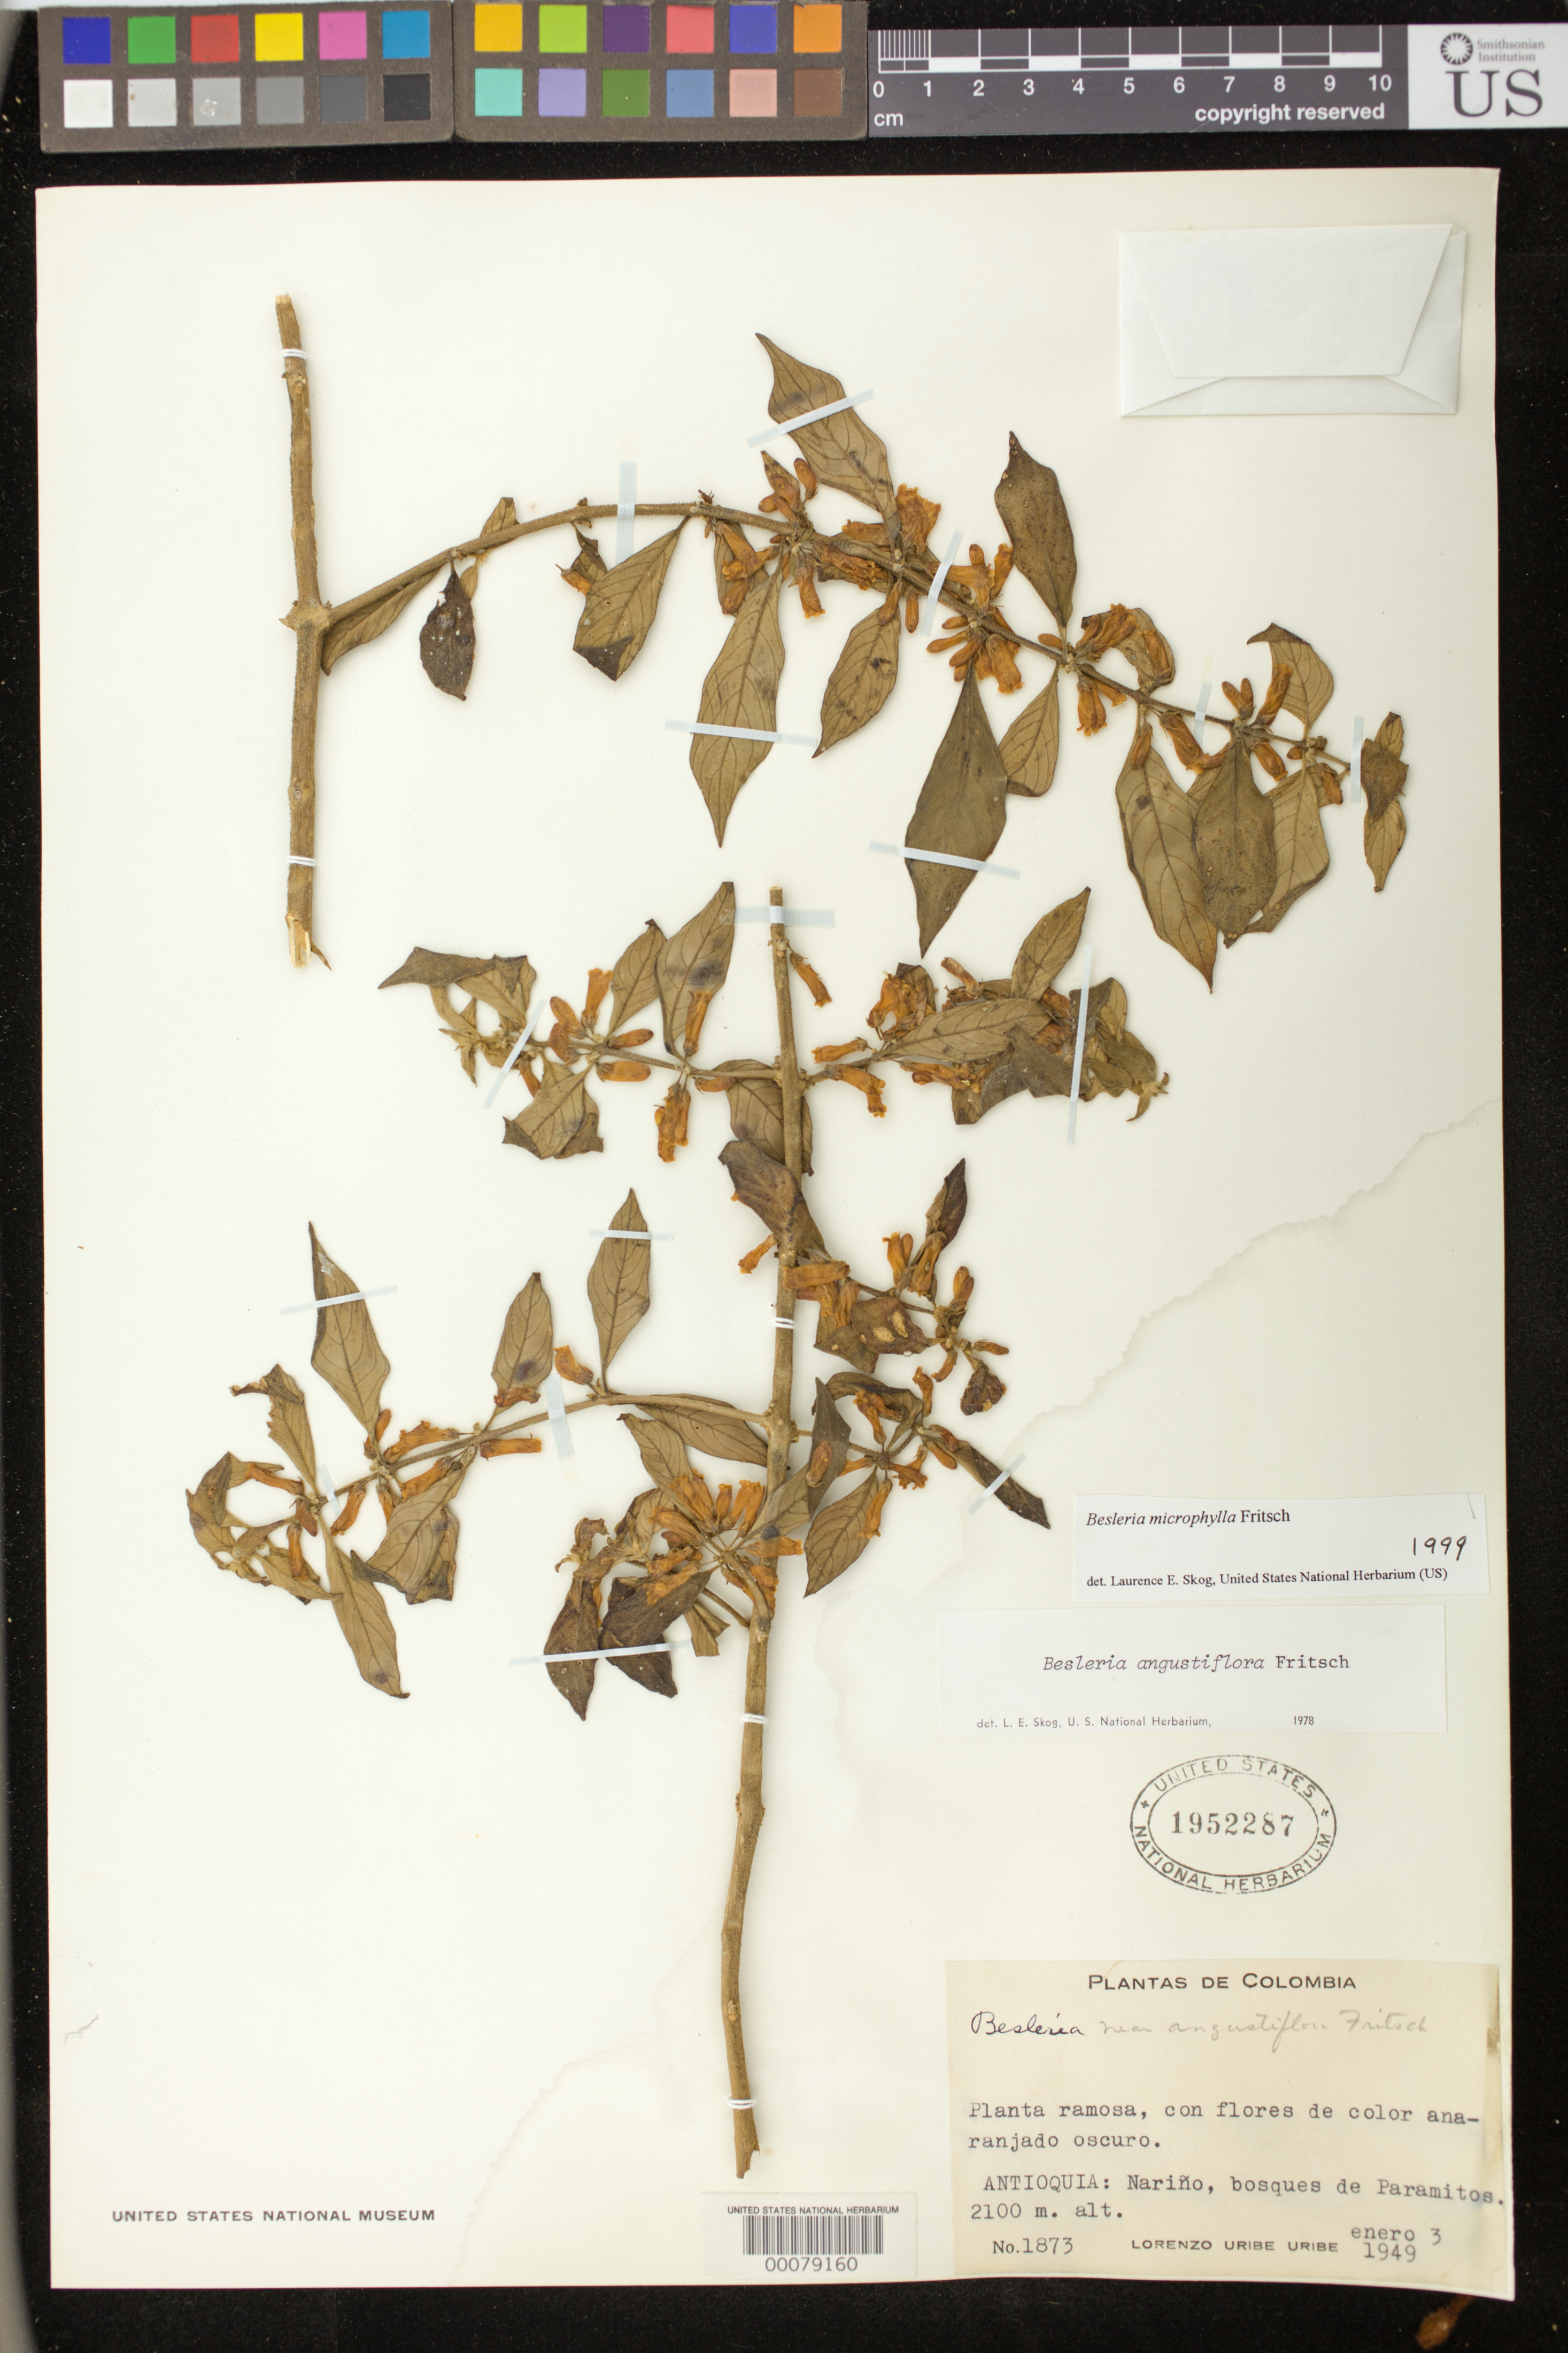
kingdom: Plantae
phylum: Tracheophyta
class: Magnoliopsida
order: Lamiales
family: Gesneriaceae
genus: Besleria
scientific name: Besleria microphylla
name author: Fritsch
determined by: Skog, Laurence E.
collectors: L. Uribe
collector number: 1873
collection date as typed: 03 Jan 1949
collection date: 1949-01-03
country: Colombia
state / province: Antioquia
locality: Nariño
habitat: Bosques de Paramitos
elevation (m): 2100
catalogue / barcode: US 1952287